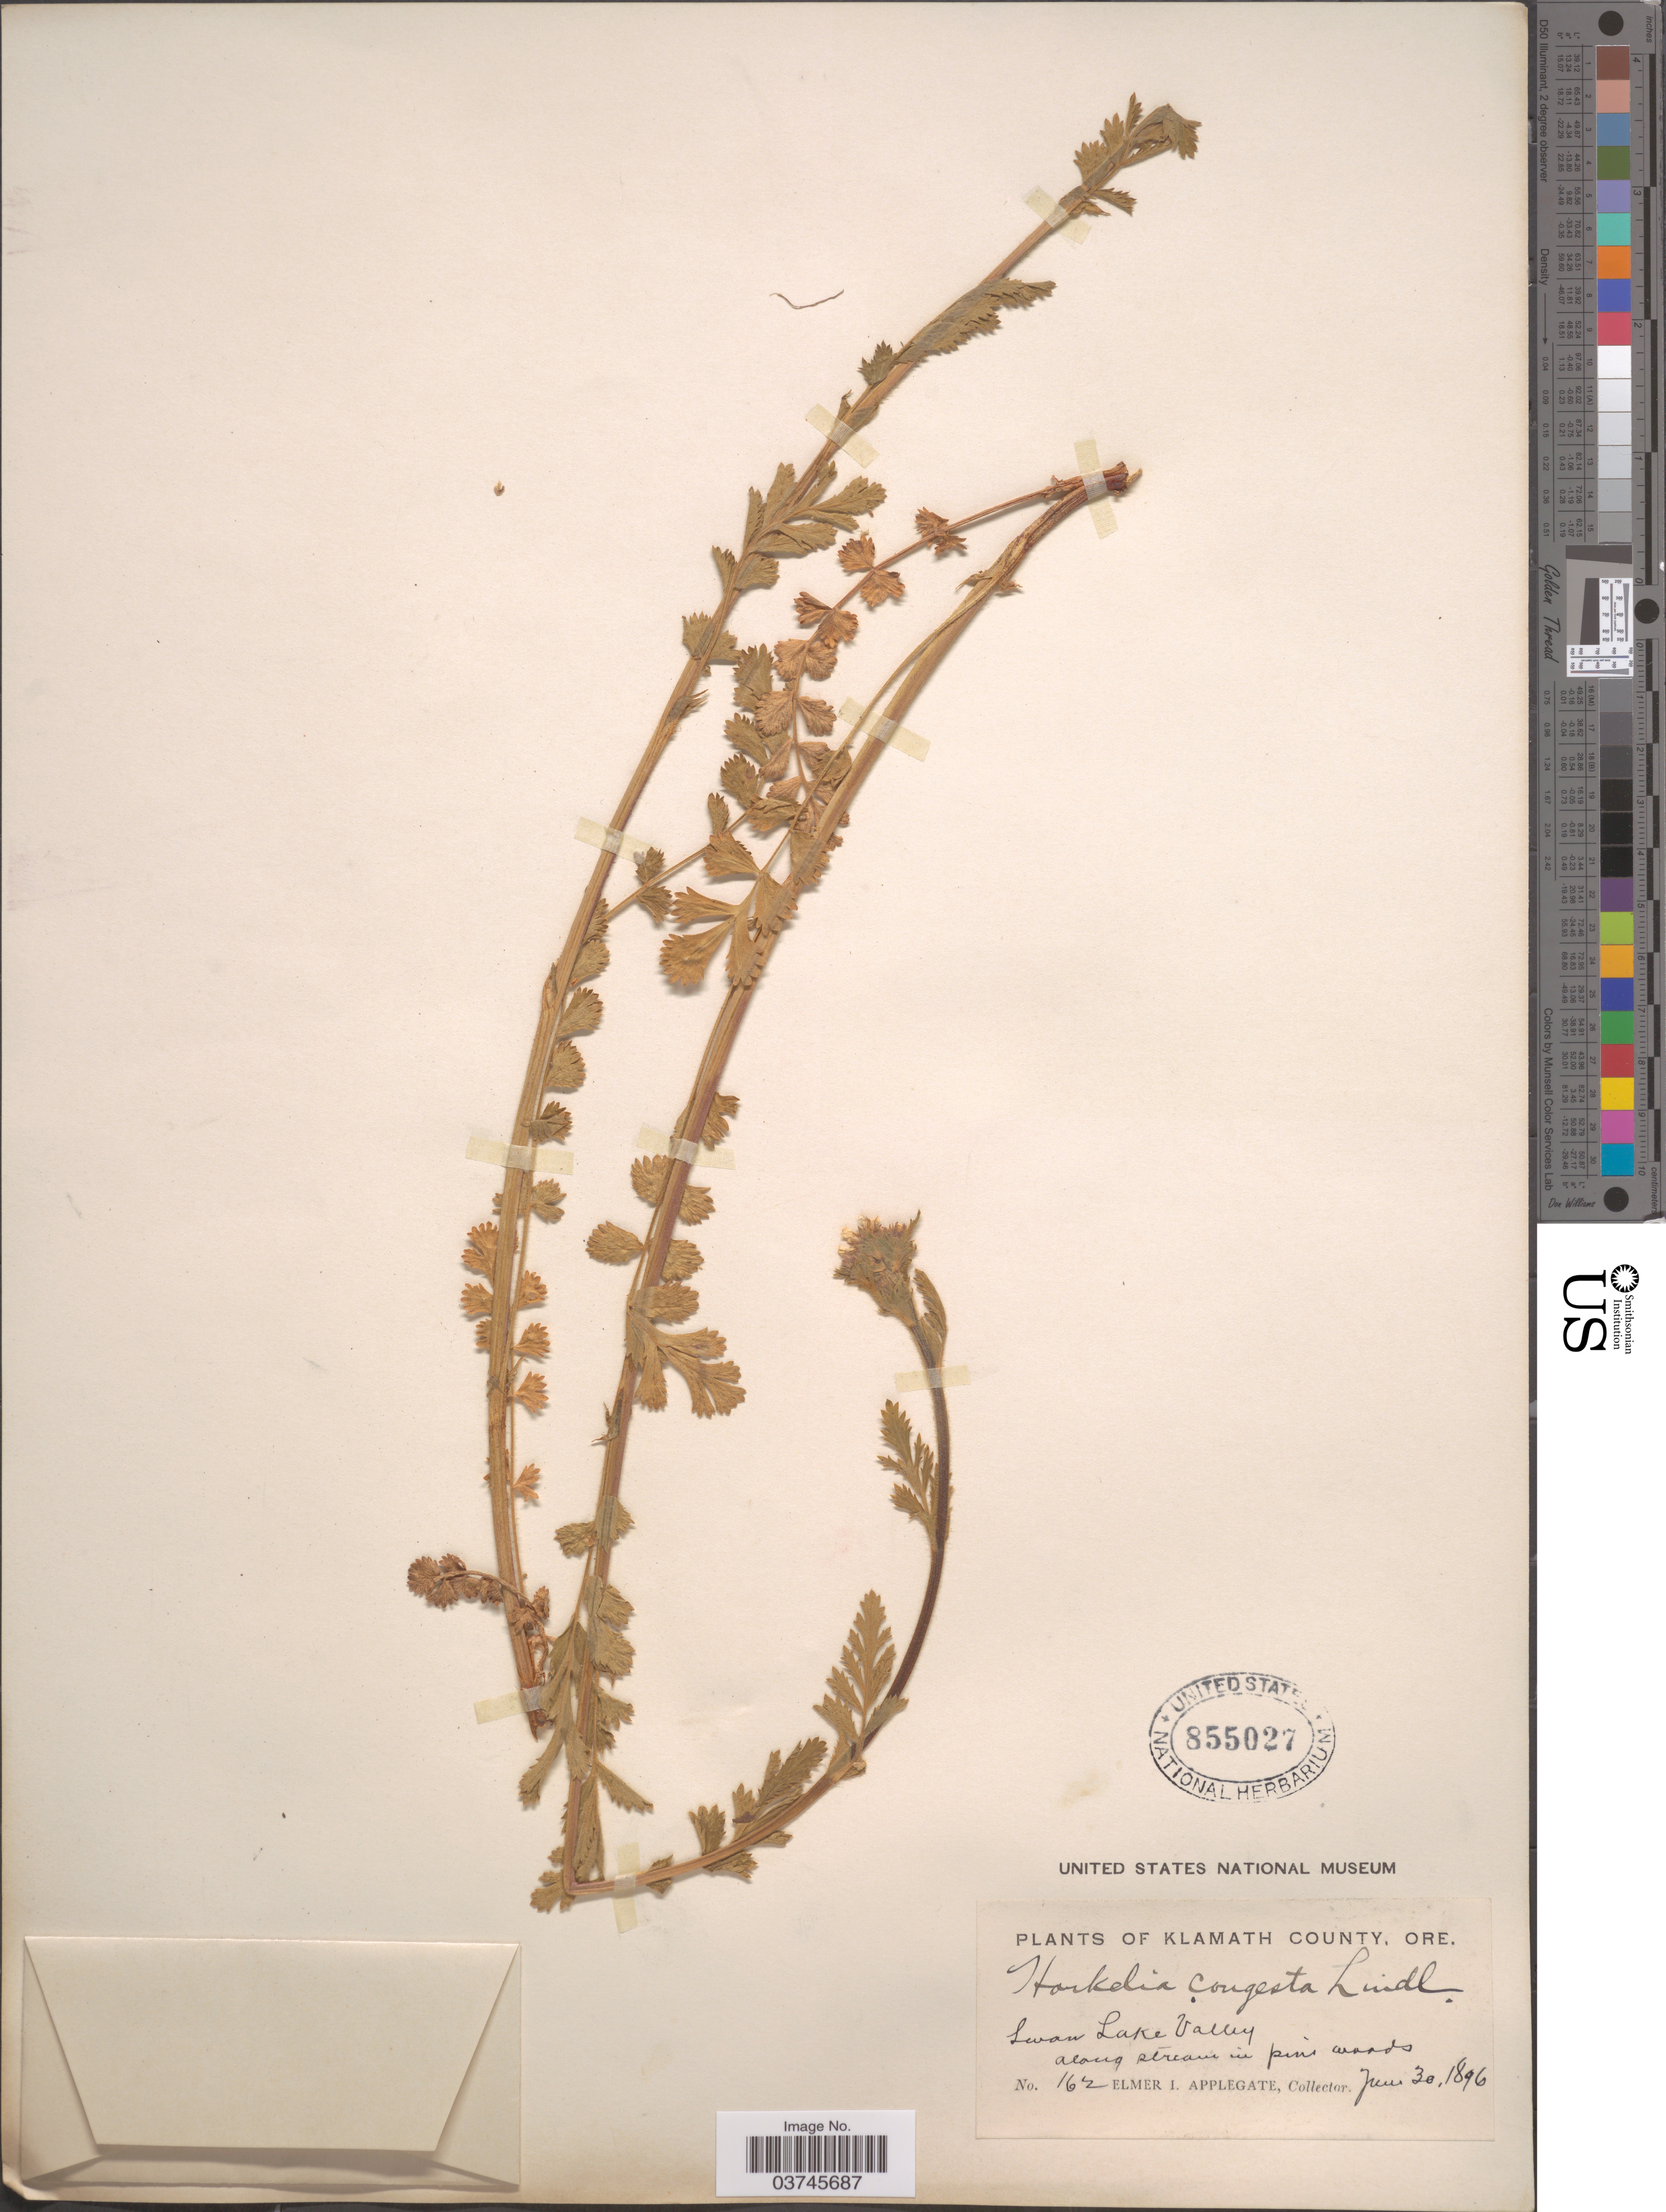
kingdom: Plantae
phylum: Tracheophyta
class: Magnoliopsida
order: Rosales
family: Rosaceae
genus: Potentilla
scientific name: Potentilla douglasii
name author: Greene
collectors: E. I. Applegate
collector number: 162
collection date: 1896-06-30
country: United States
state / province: Oregon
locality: Klamath County. Swan Lake Valley along stream in pine woods.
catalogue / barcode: US 855027